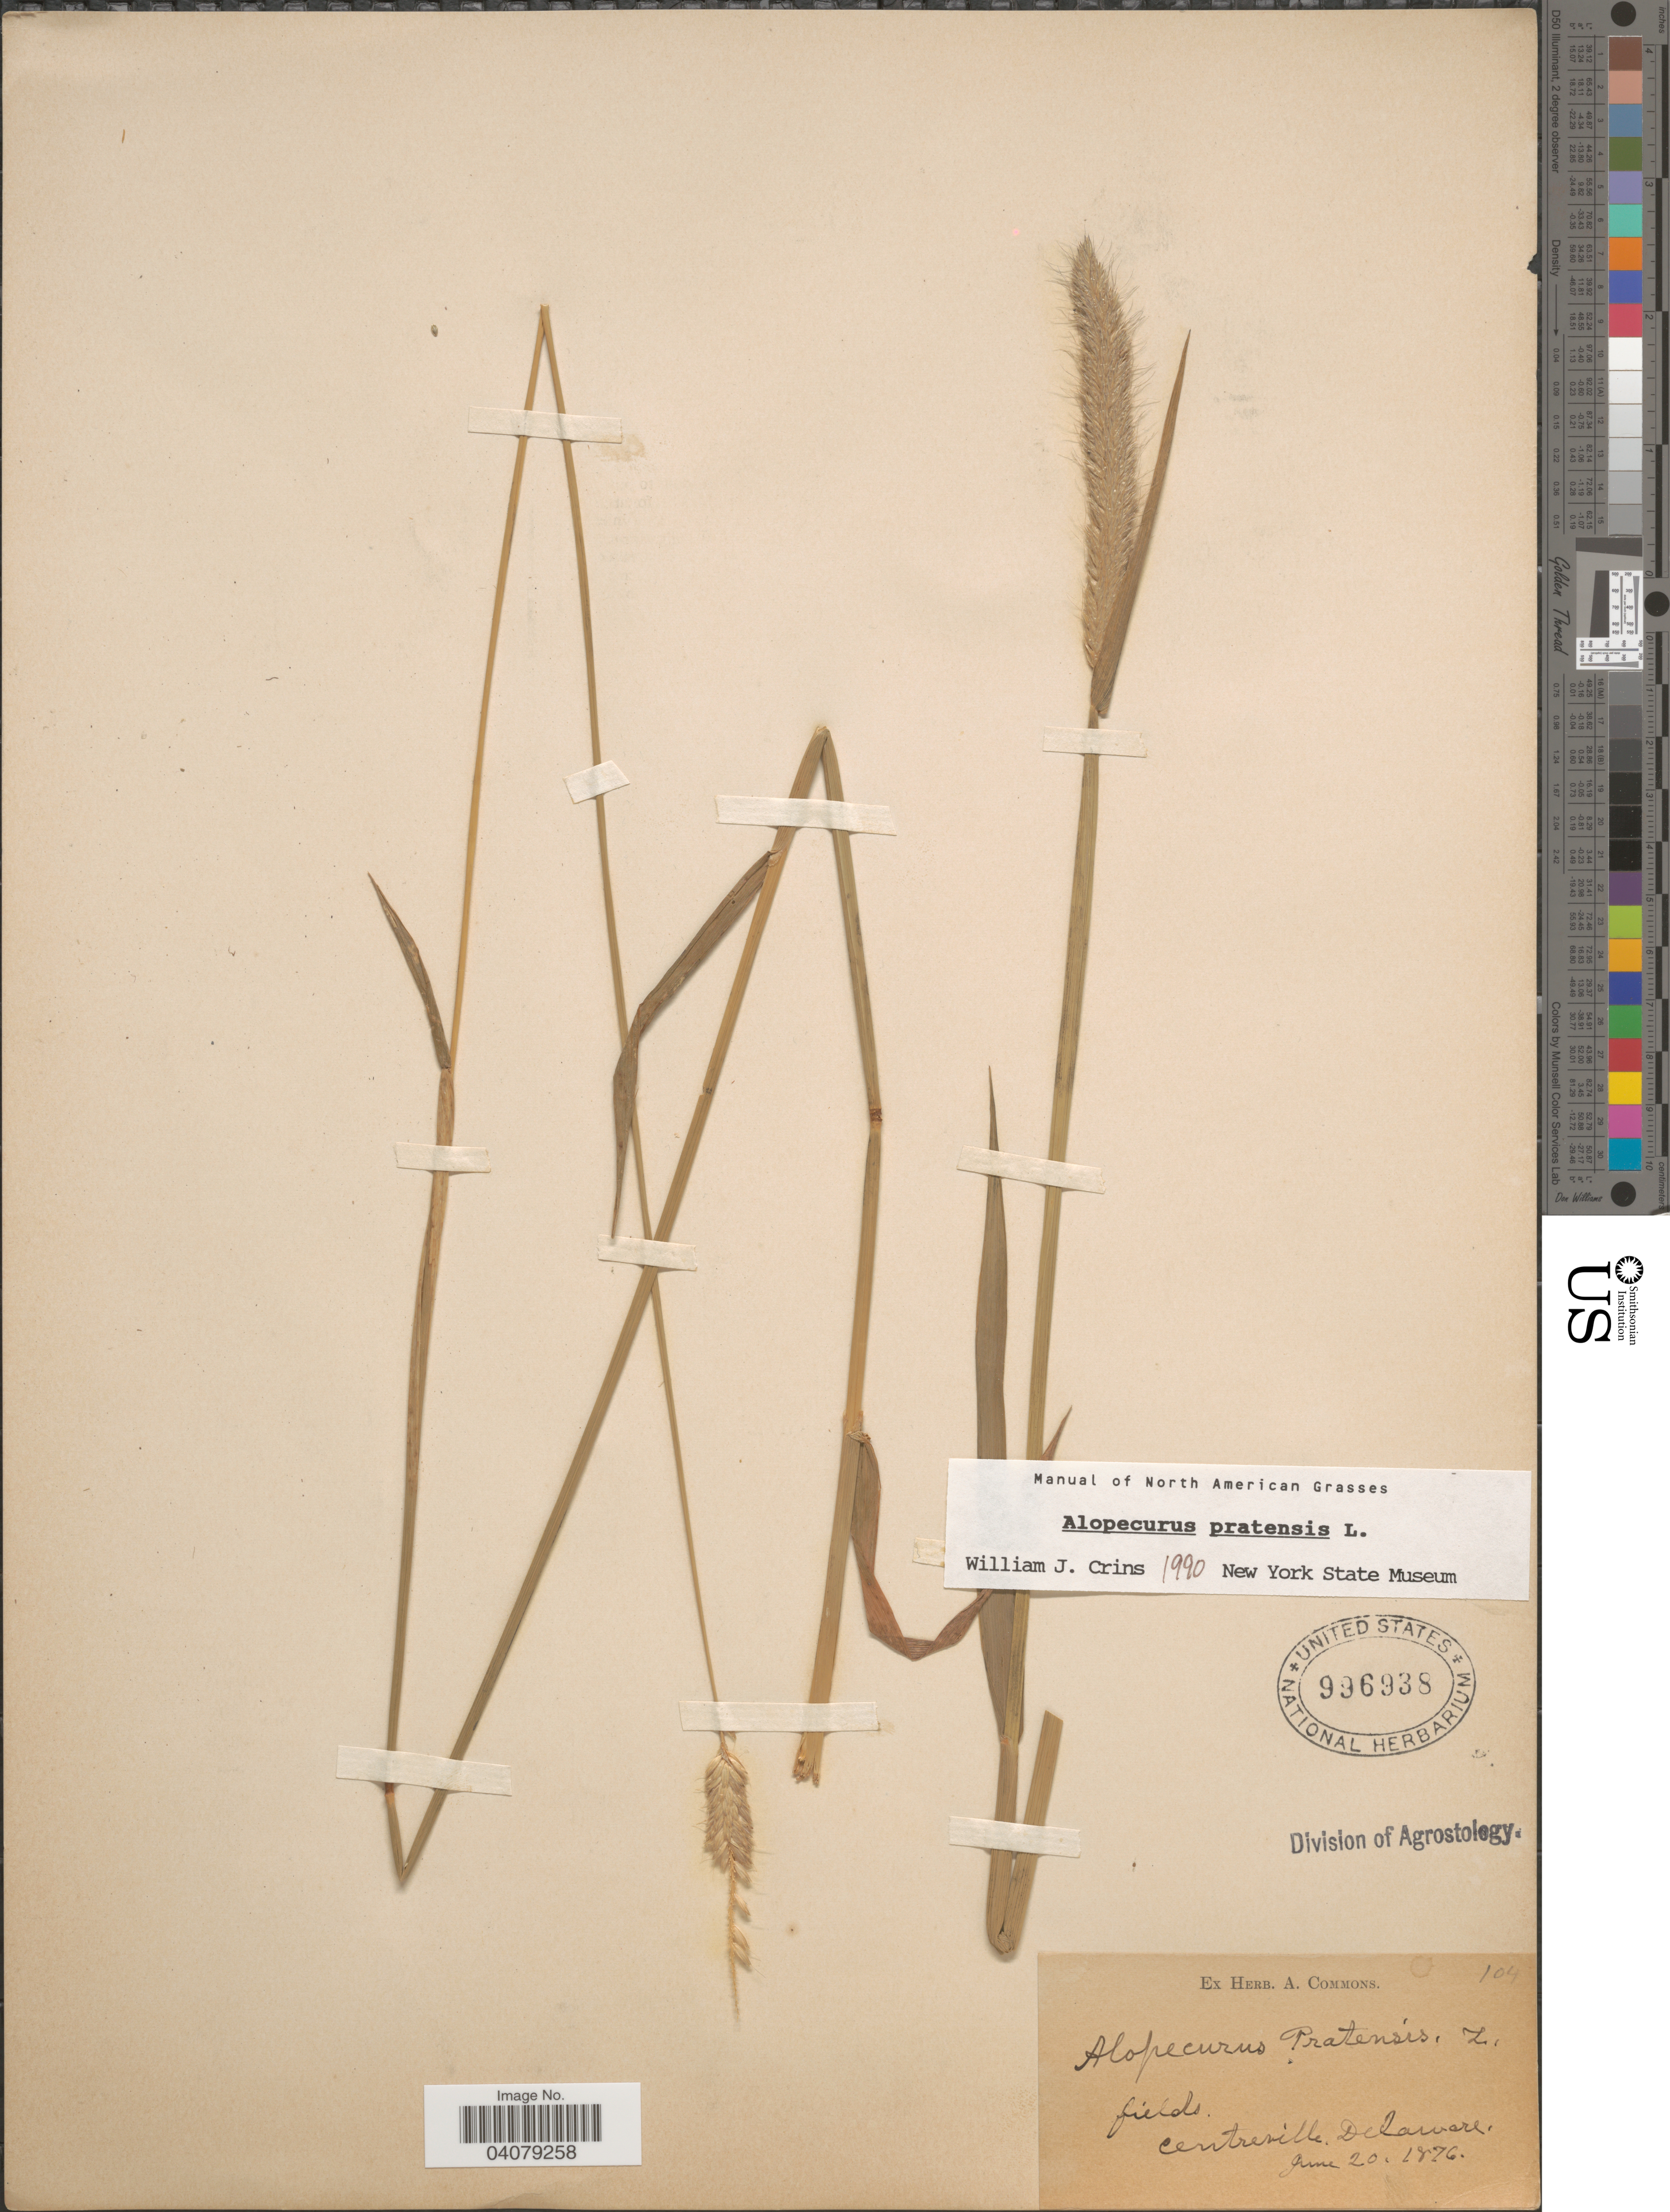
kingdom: Plantae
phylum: Tracheophyta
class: Liliopsida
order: Poales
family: Poaceae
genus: Alopecurus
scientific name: Alopecurus pratensis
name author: L.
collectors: ex herb. A. Commons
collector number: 104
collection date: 1876-06-20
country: United States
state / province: Delaware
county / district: New Castle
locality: Centreville.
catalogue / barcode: US 996938